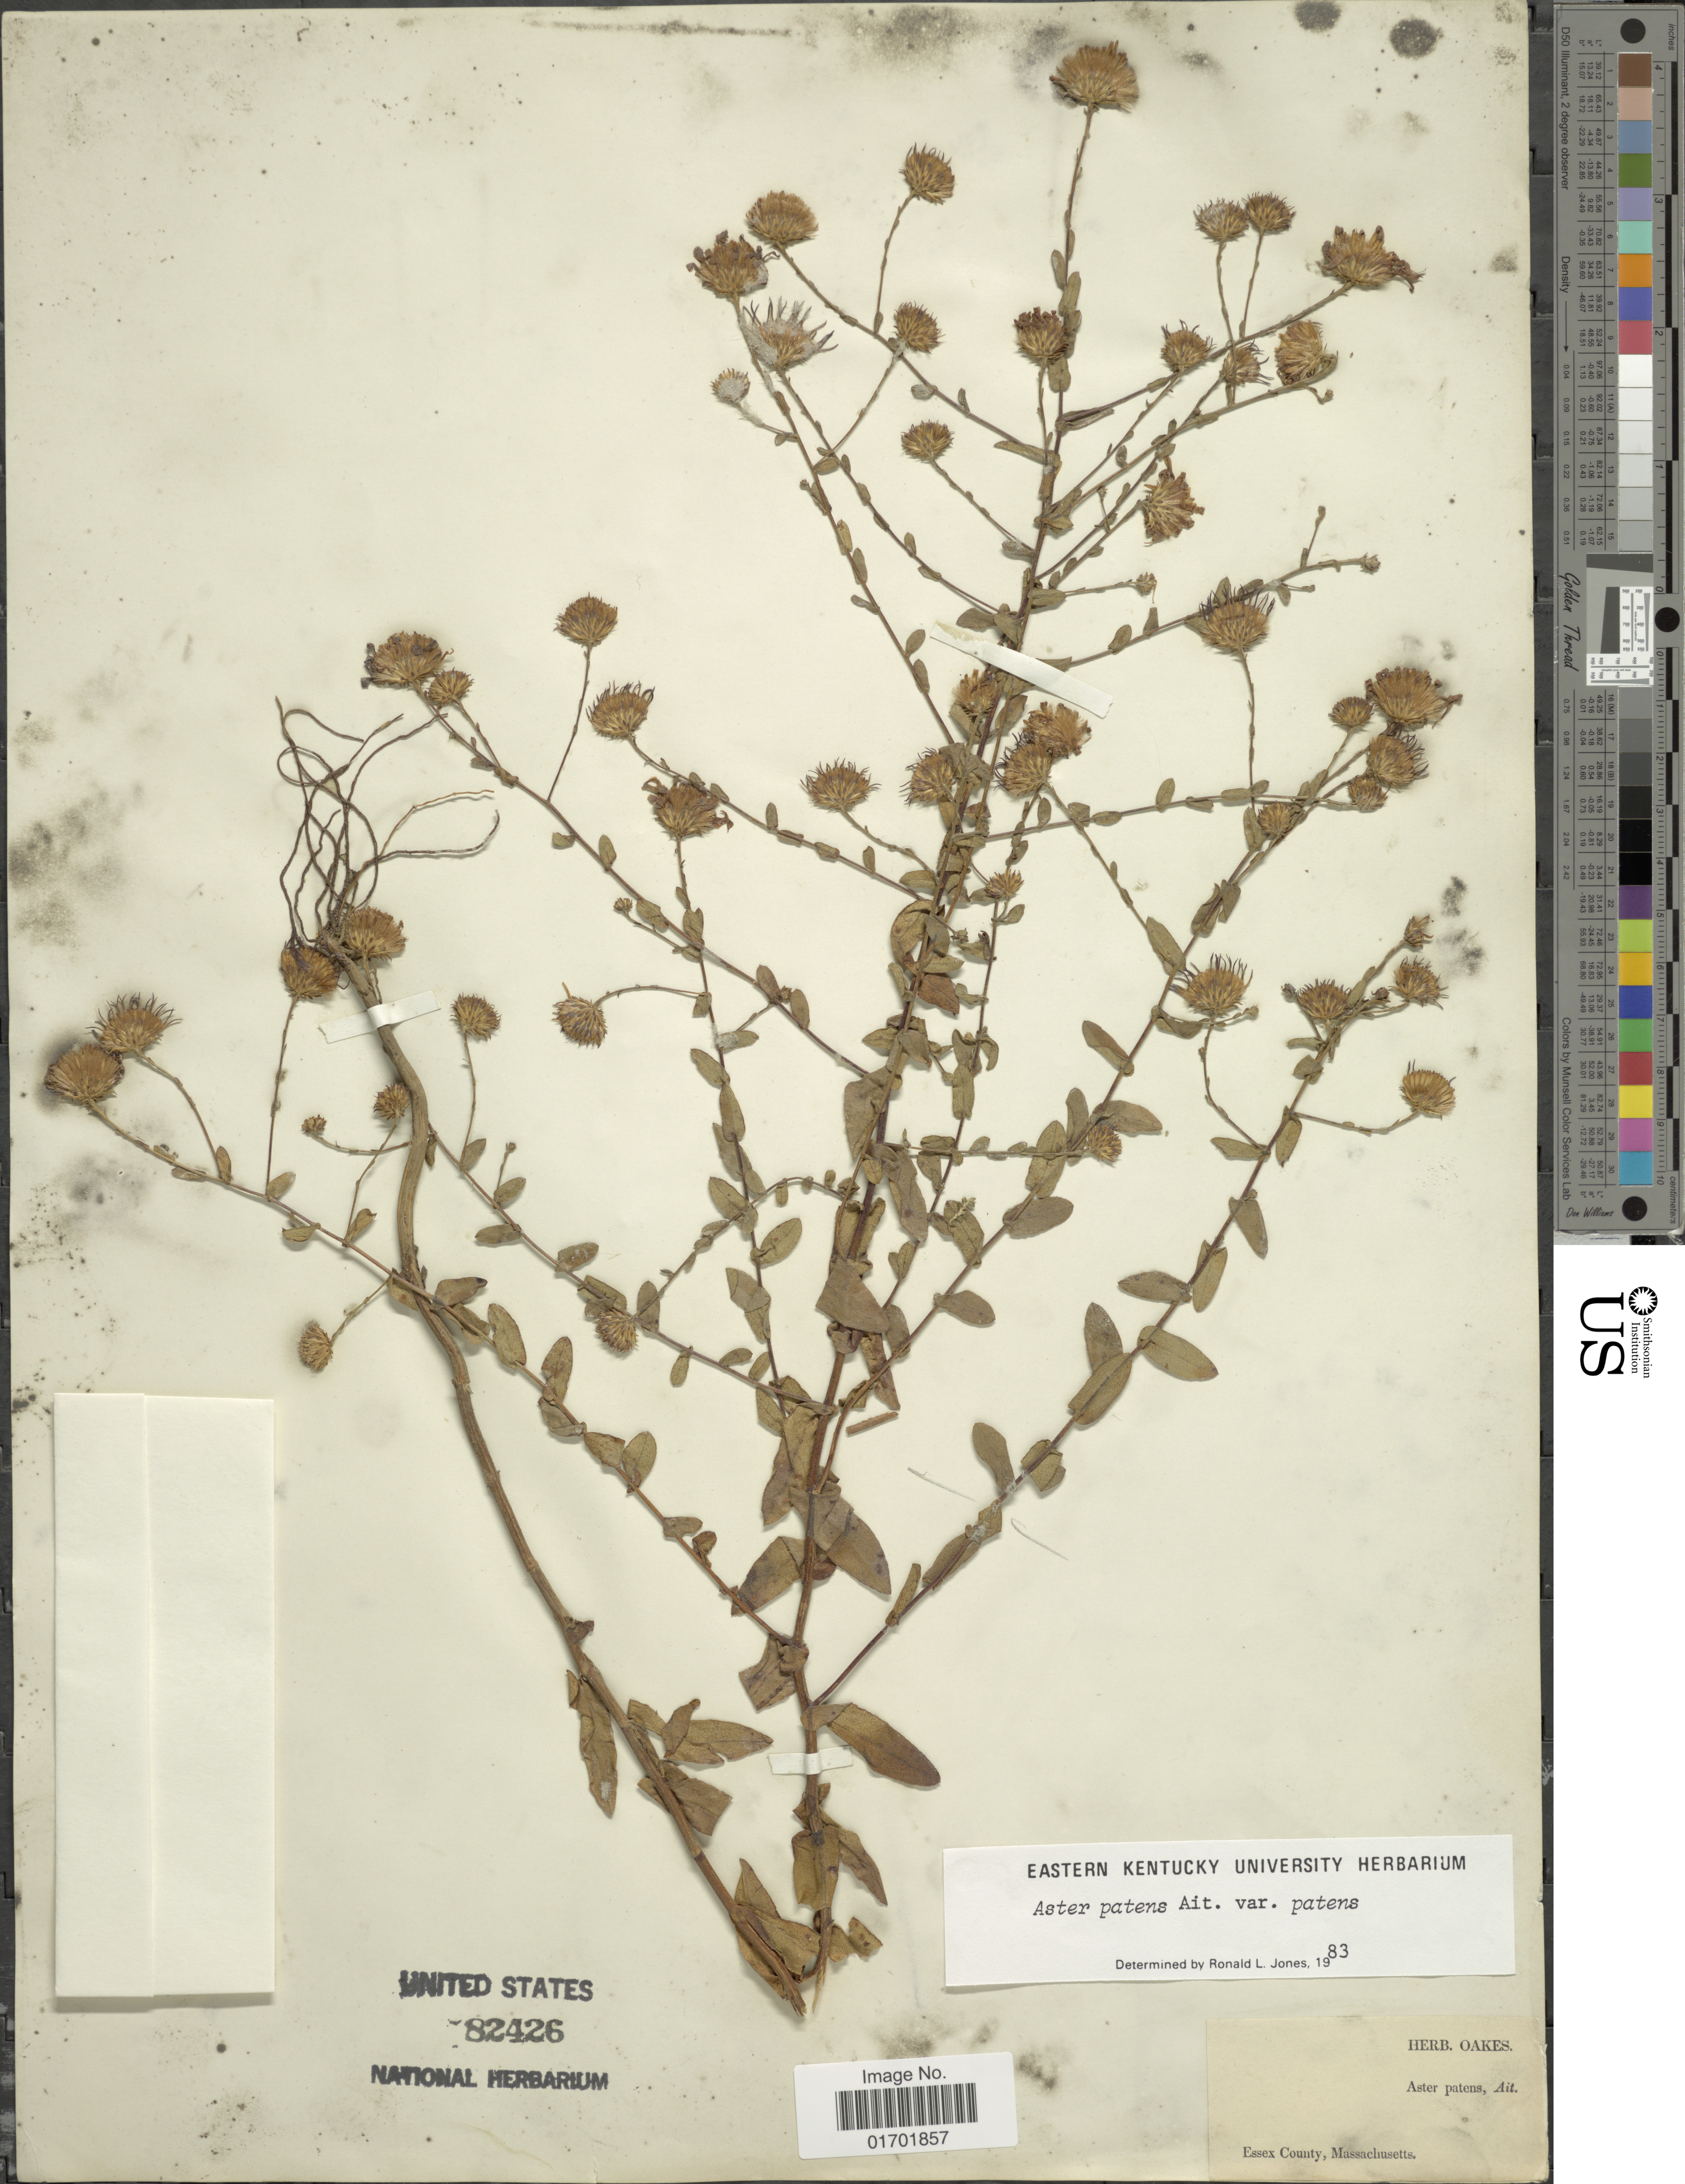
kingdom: Plantae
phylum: Tracheophyta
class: Magnoliopsida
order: Asterales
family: Asteraceae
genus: Symphyotrichum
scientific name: Symphyotrichum patens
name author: (Aiton) G.L. Nesom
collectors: ex herb. Oakes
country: United States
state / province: Massachusetts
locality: Essex County.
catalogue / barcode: US 82426